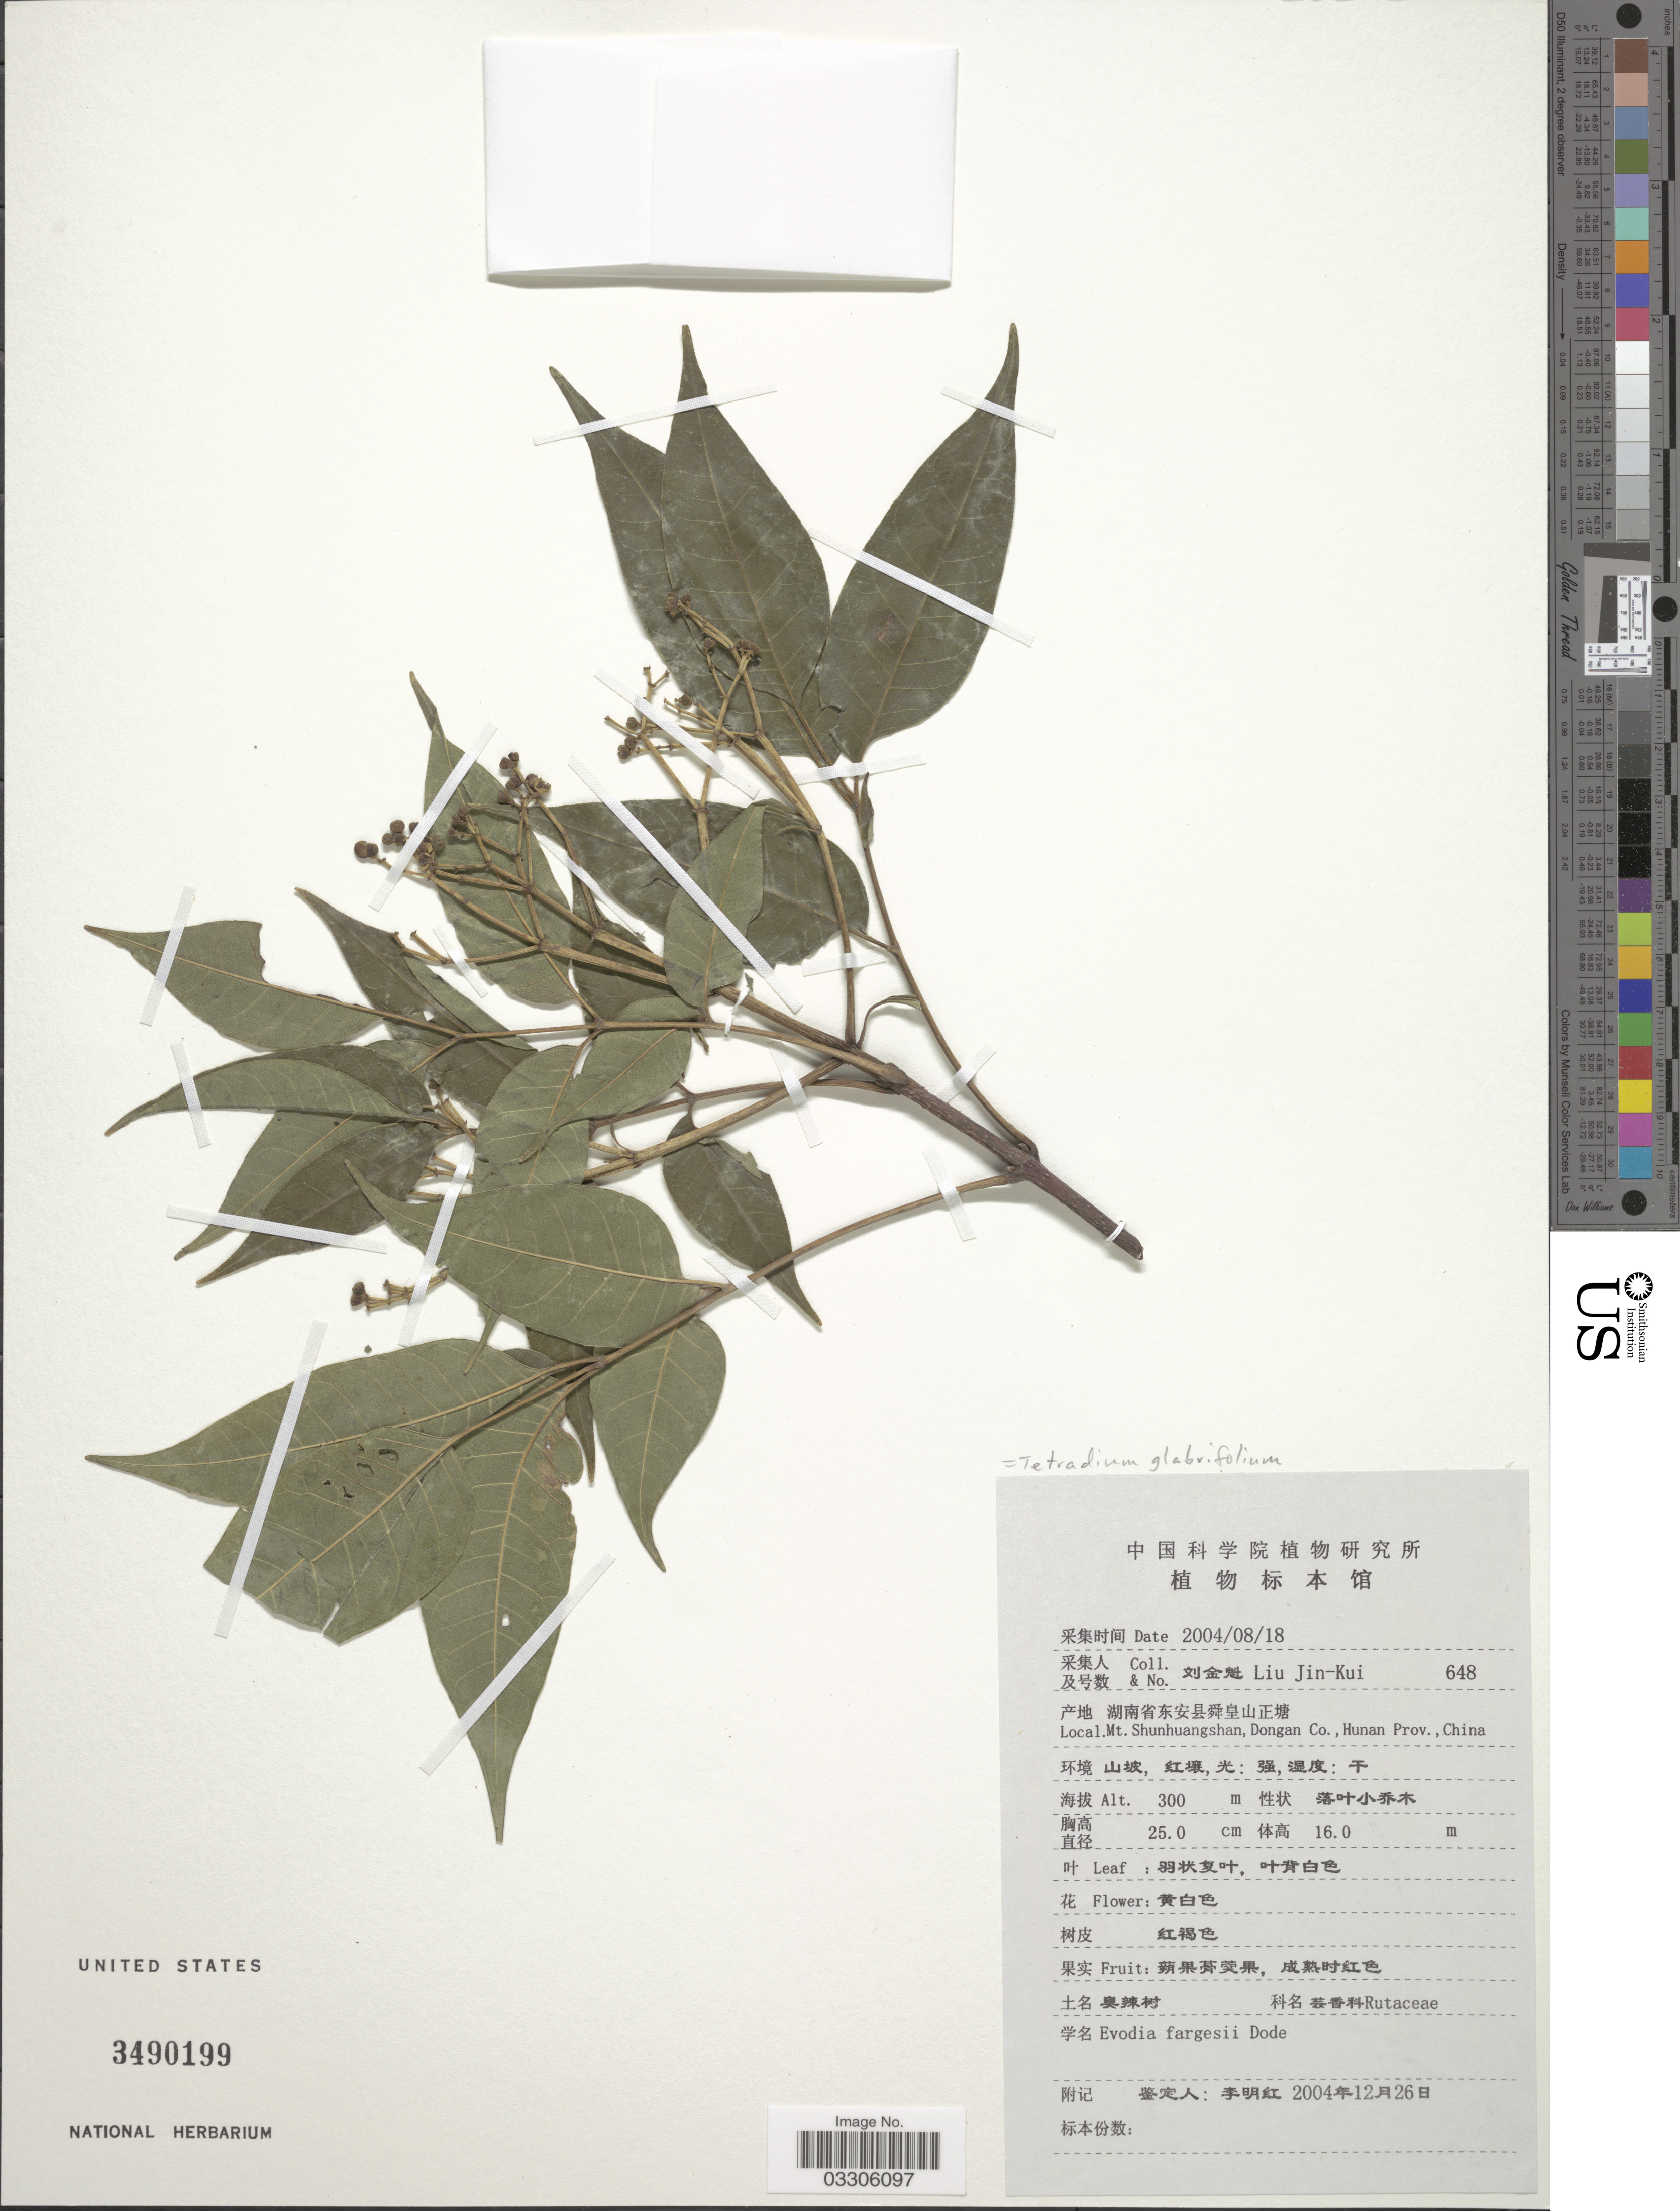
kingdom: Plantae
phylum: Tracheophyta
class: Magnoliopsida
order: Sapindales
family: Rutaceae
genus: Tetradium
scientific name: Tetradium glabrifolium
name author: (Champ. ex Benth.) T.G. Hartley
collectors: Liu Jin-Kui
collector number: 648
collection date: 2004-08-18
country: China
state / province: Hunan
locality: Mt. Shunhuangshan, Dongan Co.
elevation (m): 300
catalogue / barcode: US 3490199